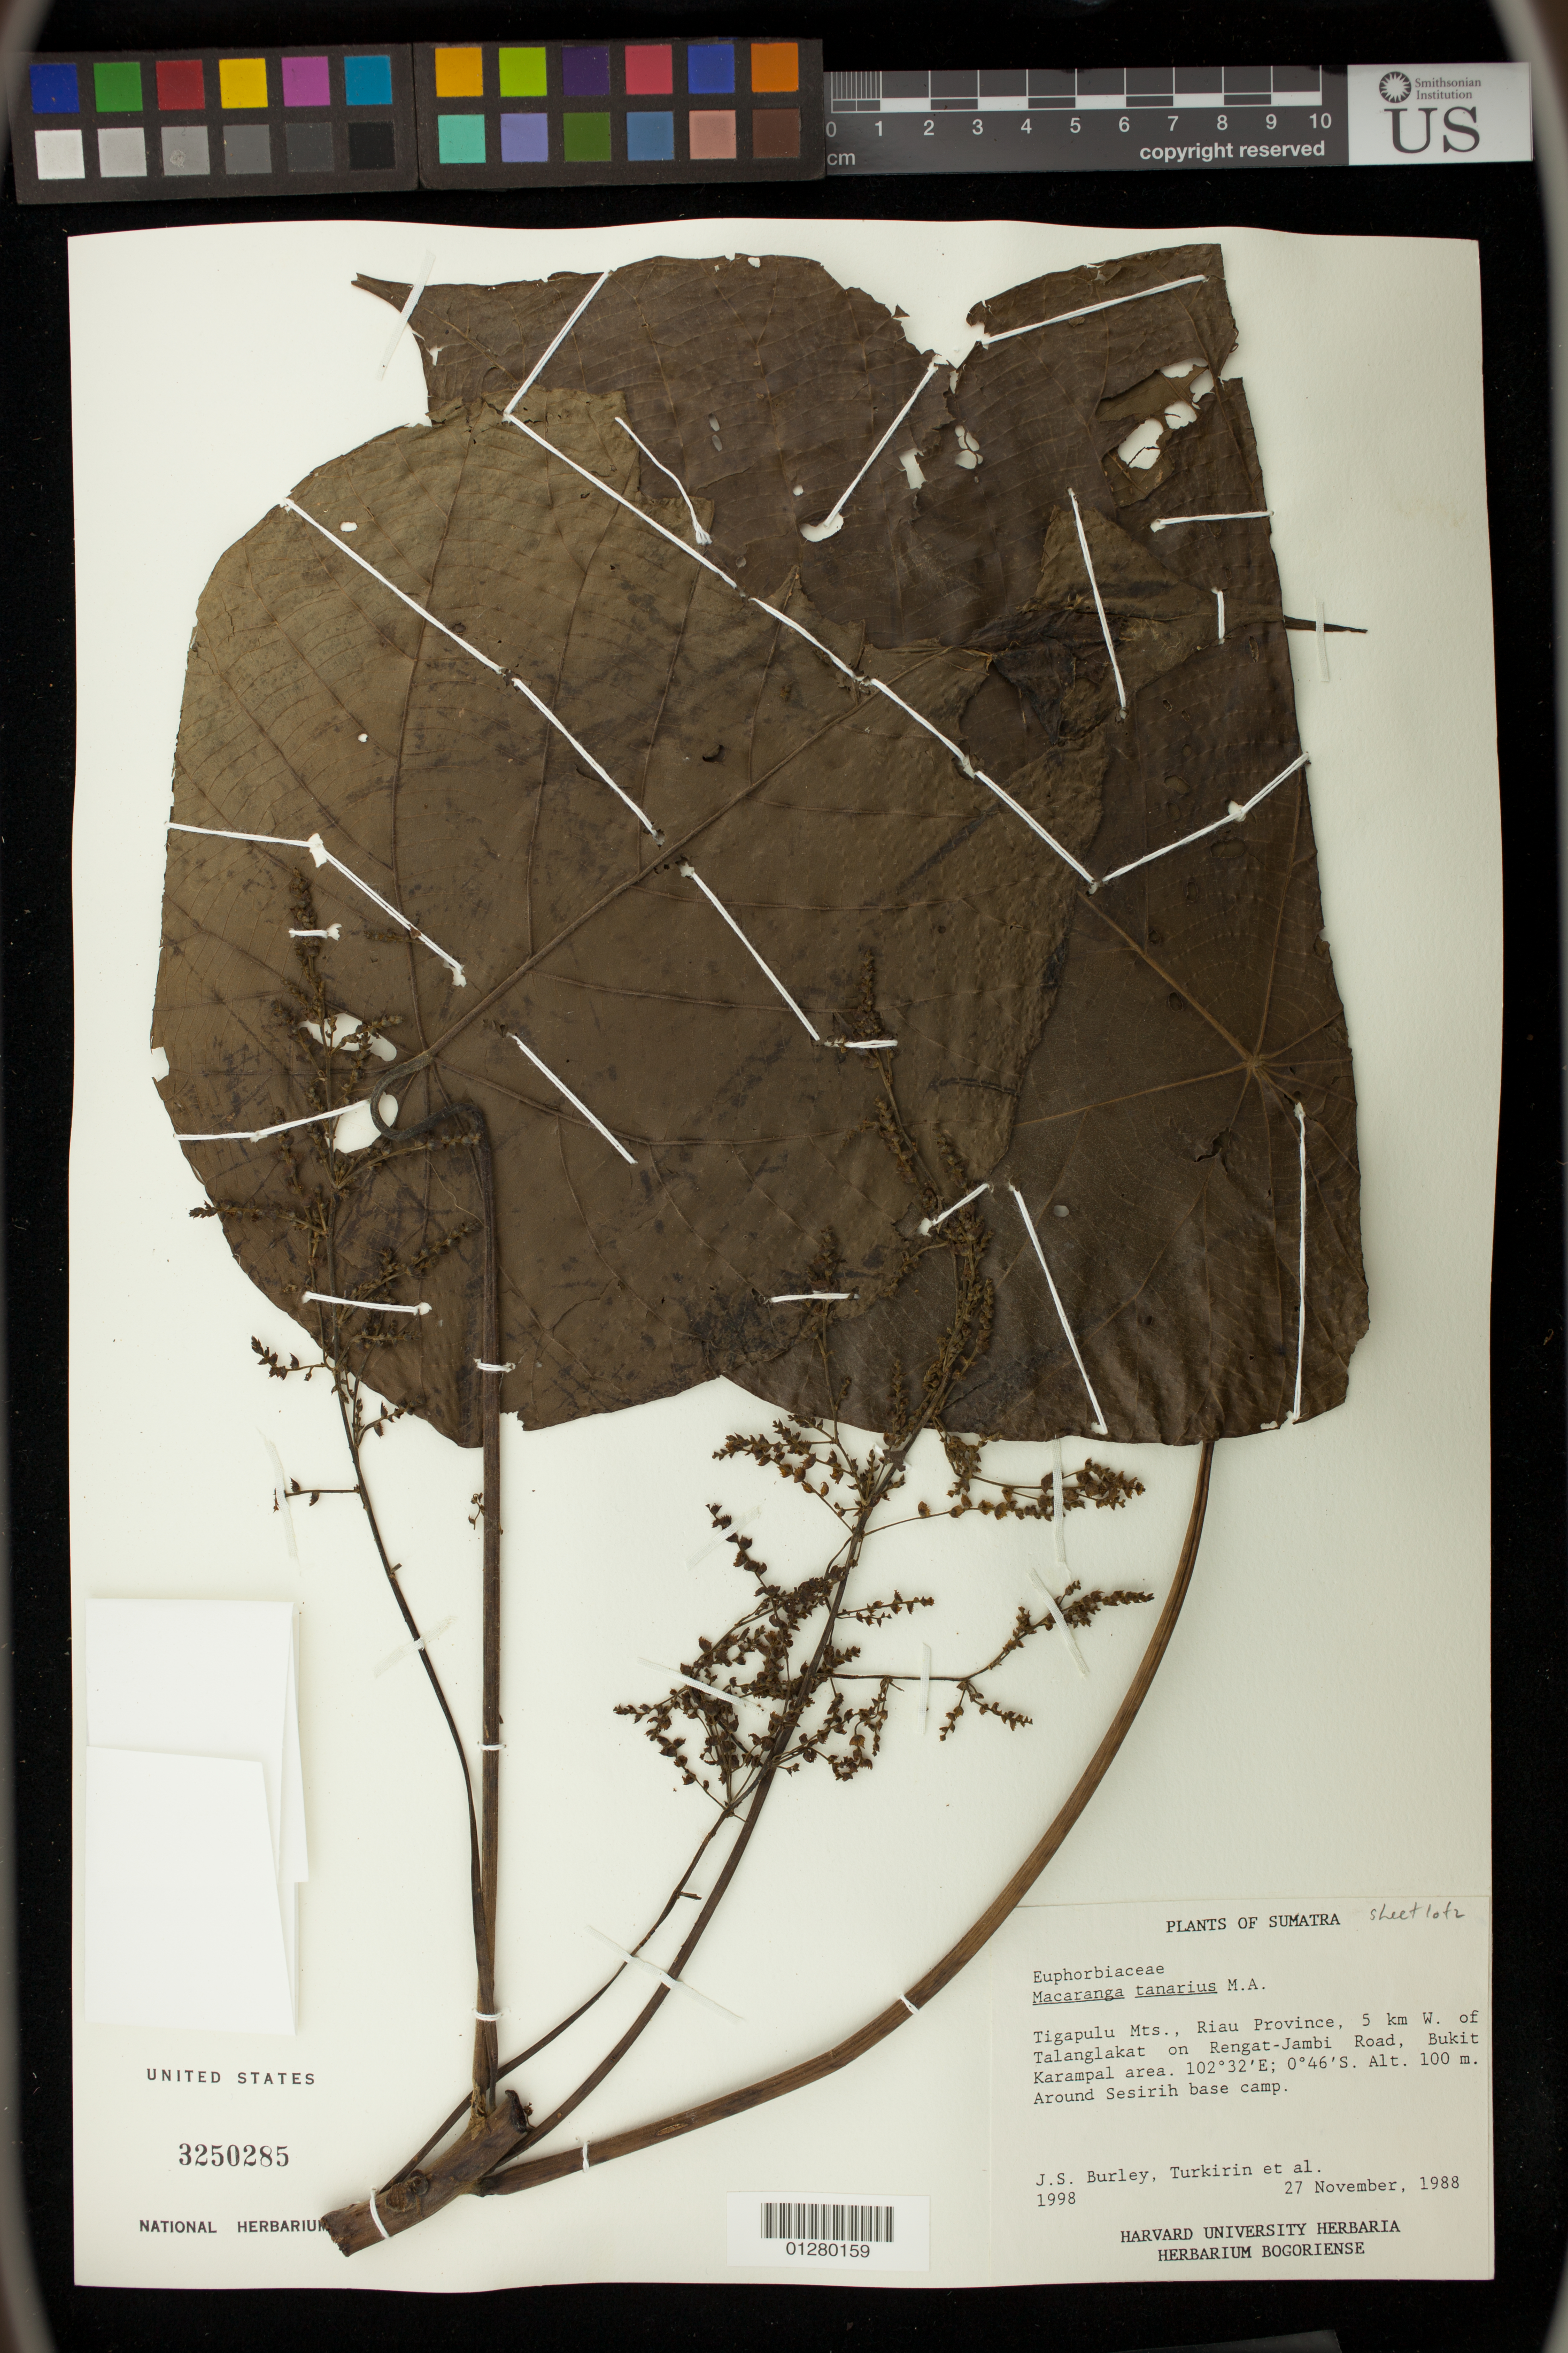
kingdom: Plantae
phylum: Tracheophyta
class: Magnoliopsida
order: Malpighiales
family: Euphorbiaceae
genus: Macaranga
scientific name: Macaranga tanarius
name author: (L.) Müll. Arg.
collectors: J. S. Burley & -. Turkirin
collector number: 1998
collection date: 1988-11-27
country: Indonesia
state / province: Sumatra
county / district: Riau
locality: Tigapulu Mts., 5 km W. of Talanglakat on Rengat-Jambi Road, Bukit Karampal area. Around Sesirih Base camp.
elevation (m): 100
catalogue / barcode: US 3250285